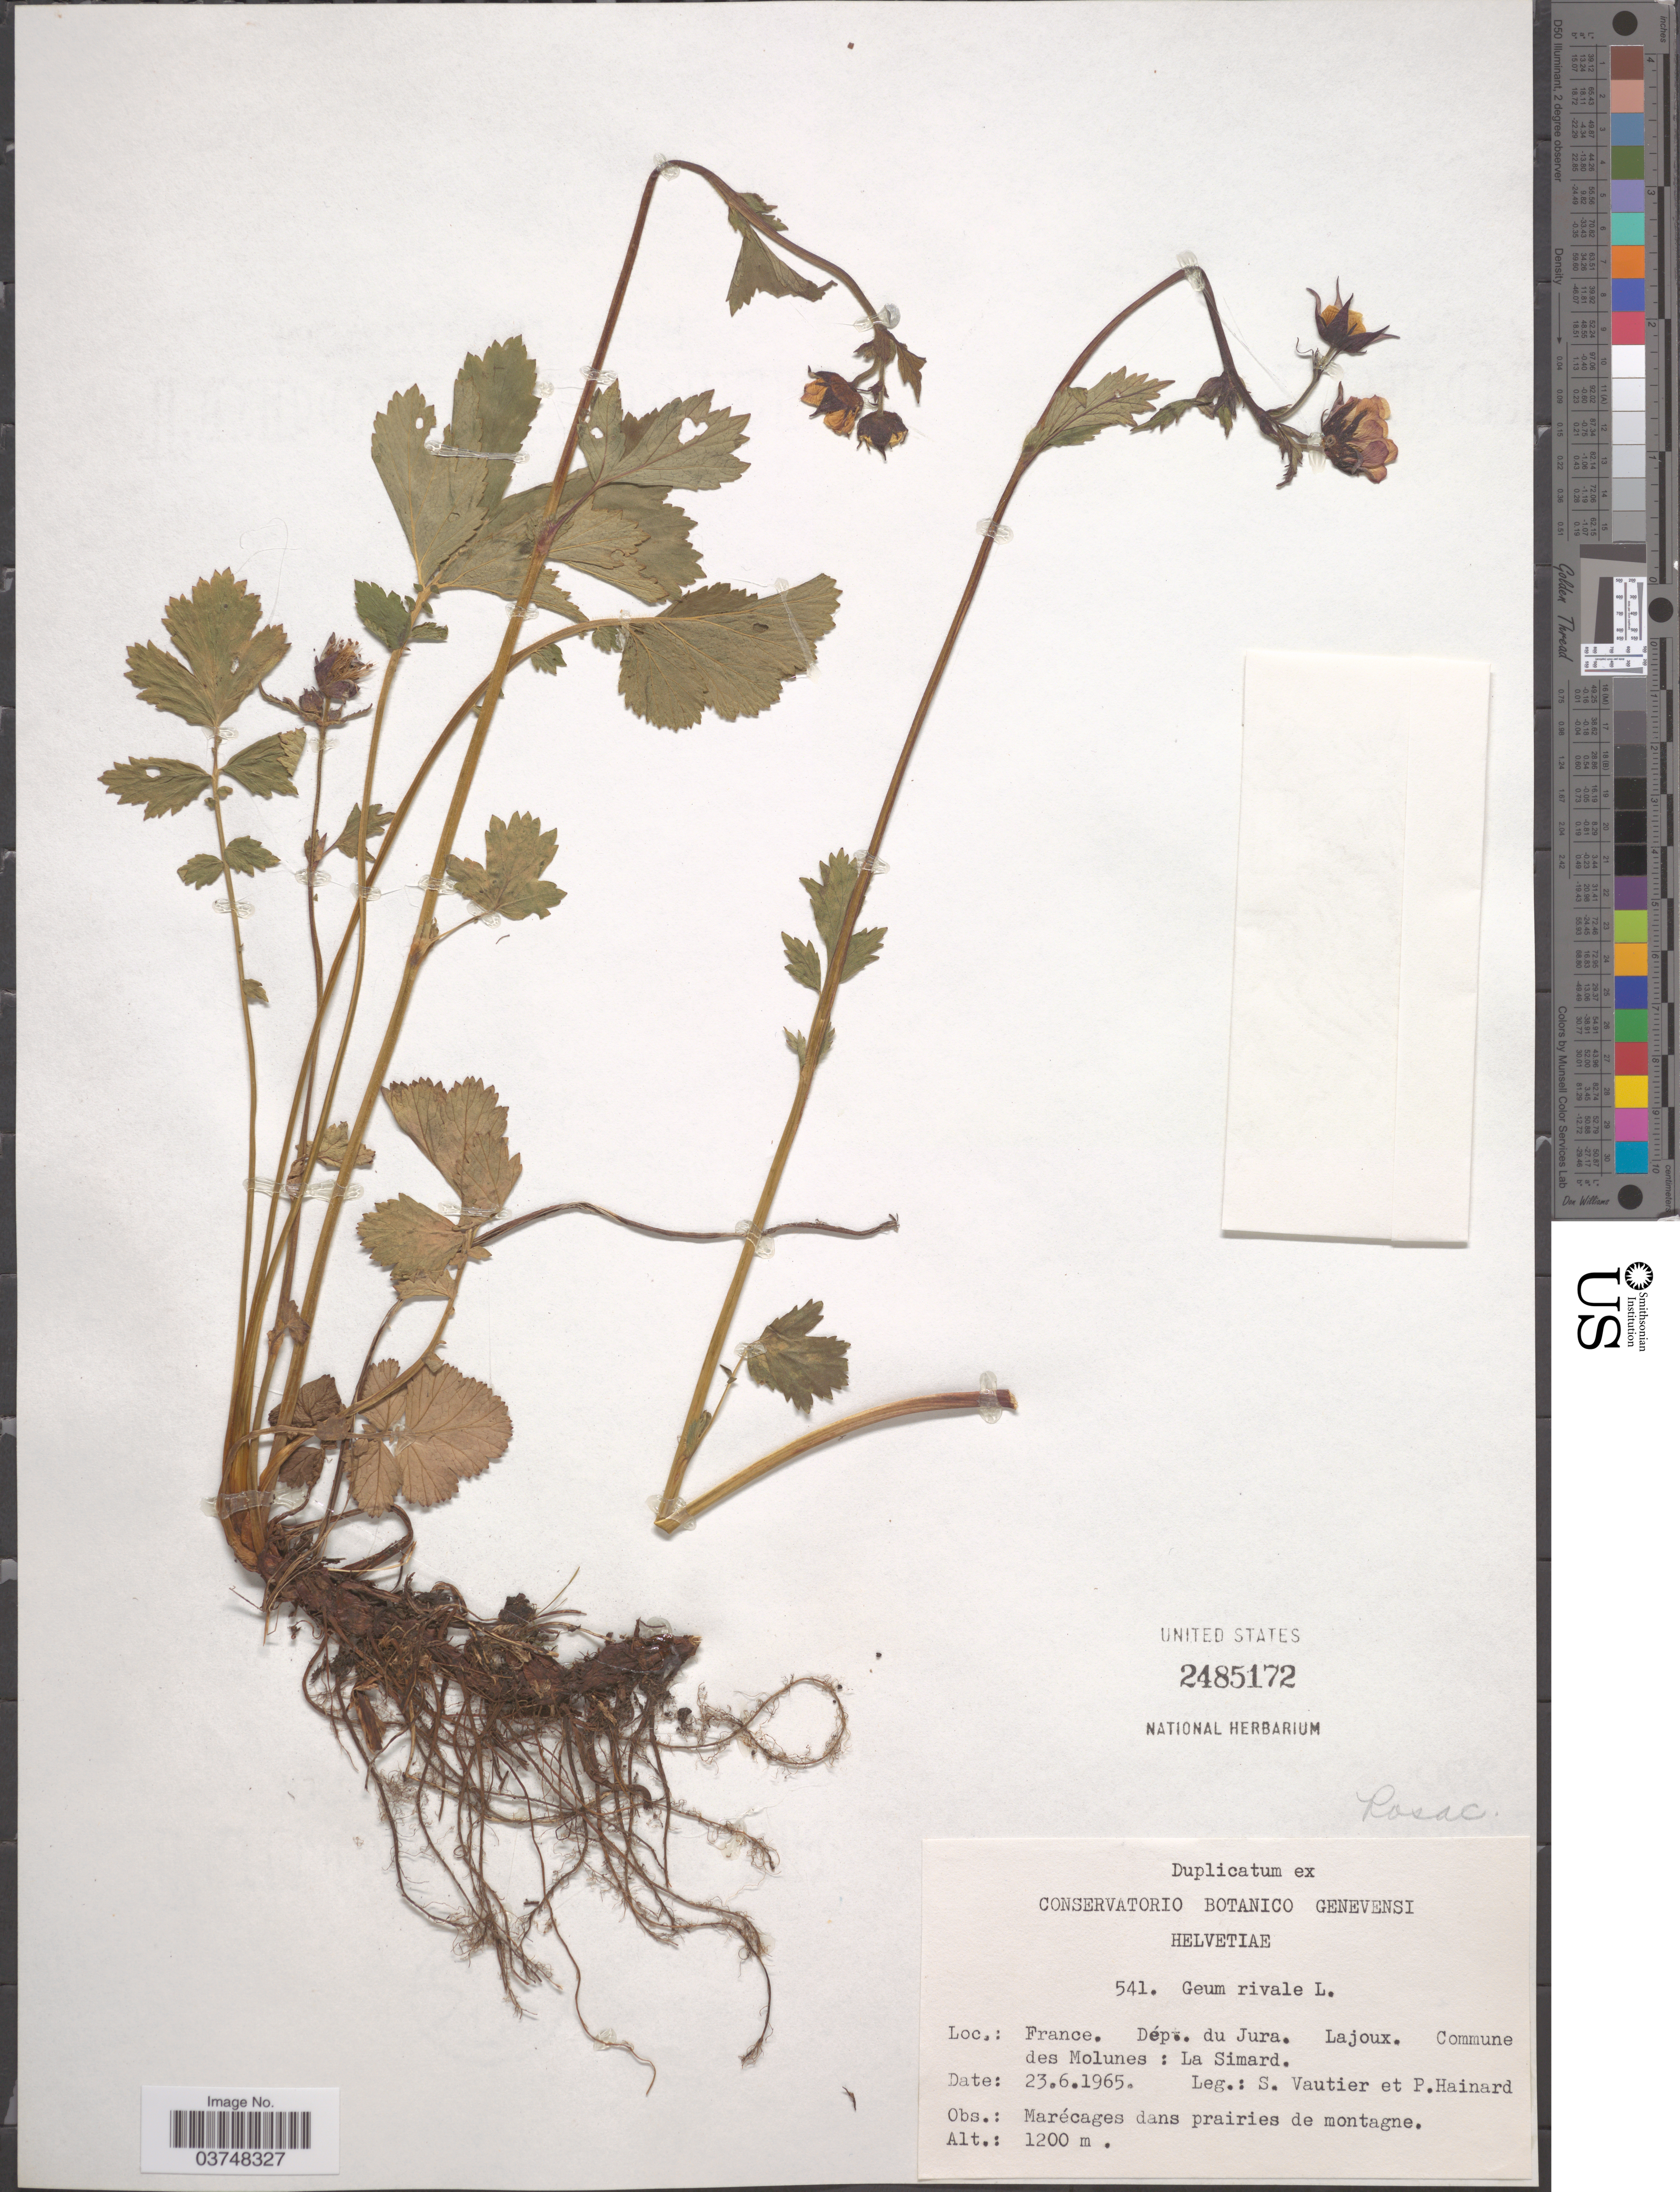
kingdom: Plantae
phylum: Tracheophyta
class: Magnoliopsida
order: Rosales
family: Rosaceae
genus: Geum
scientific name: Geum rivale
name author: L.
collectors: S. Vautier & P. Hainard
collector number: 541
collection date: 1965-06-23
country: France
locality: Dépt. du Jura. Lajoux Commune des Molunes: La Simard.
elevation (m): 1200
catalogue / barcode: US 2485172